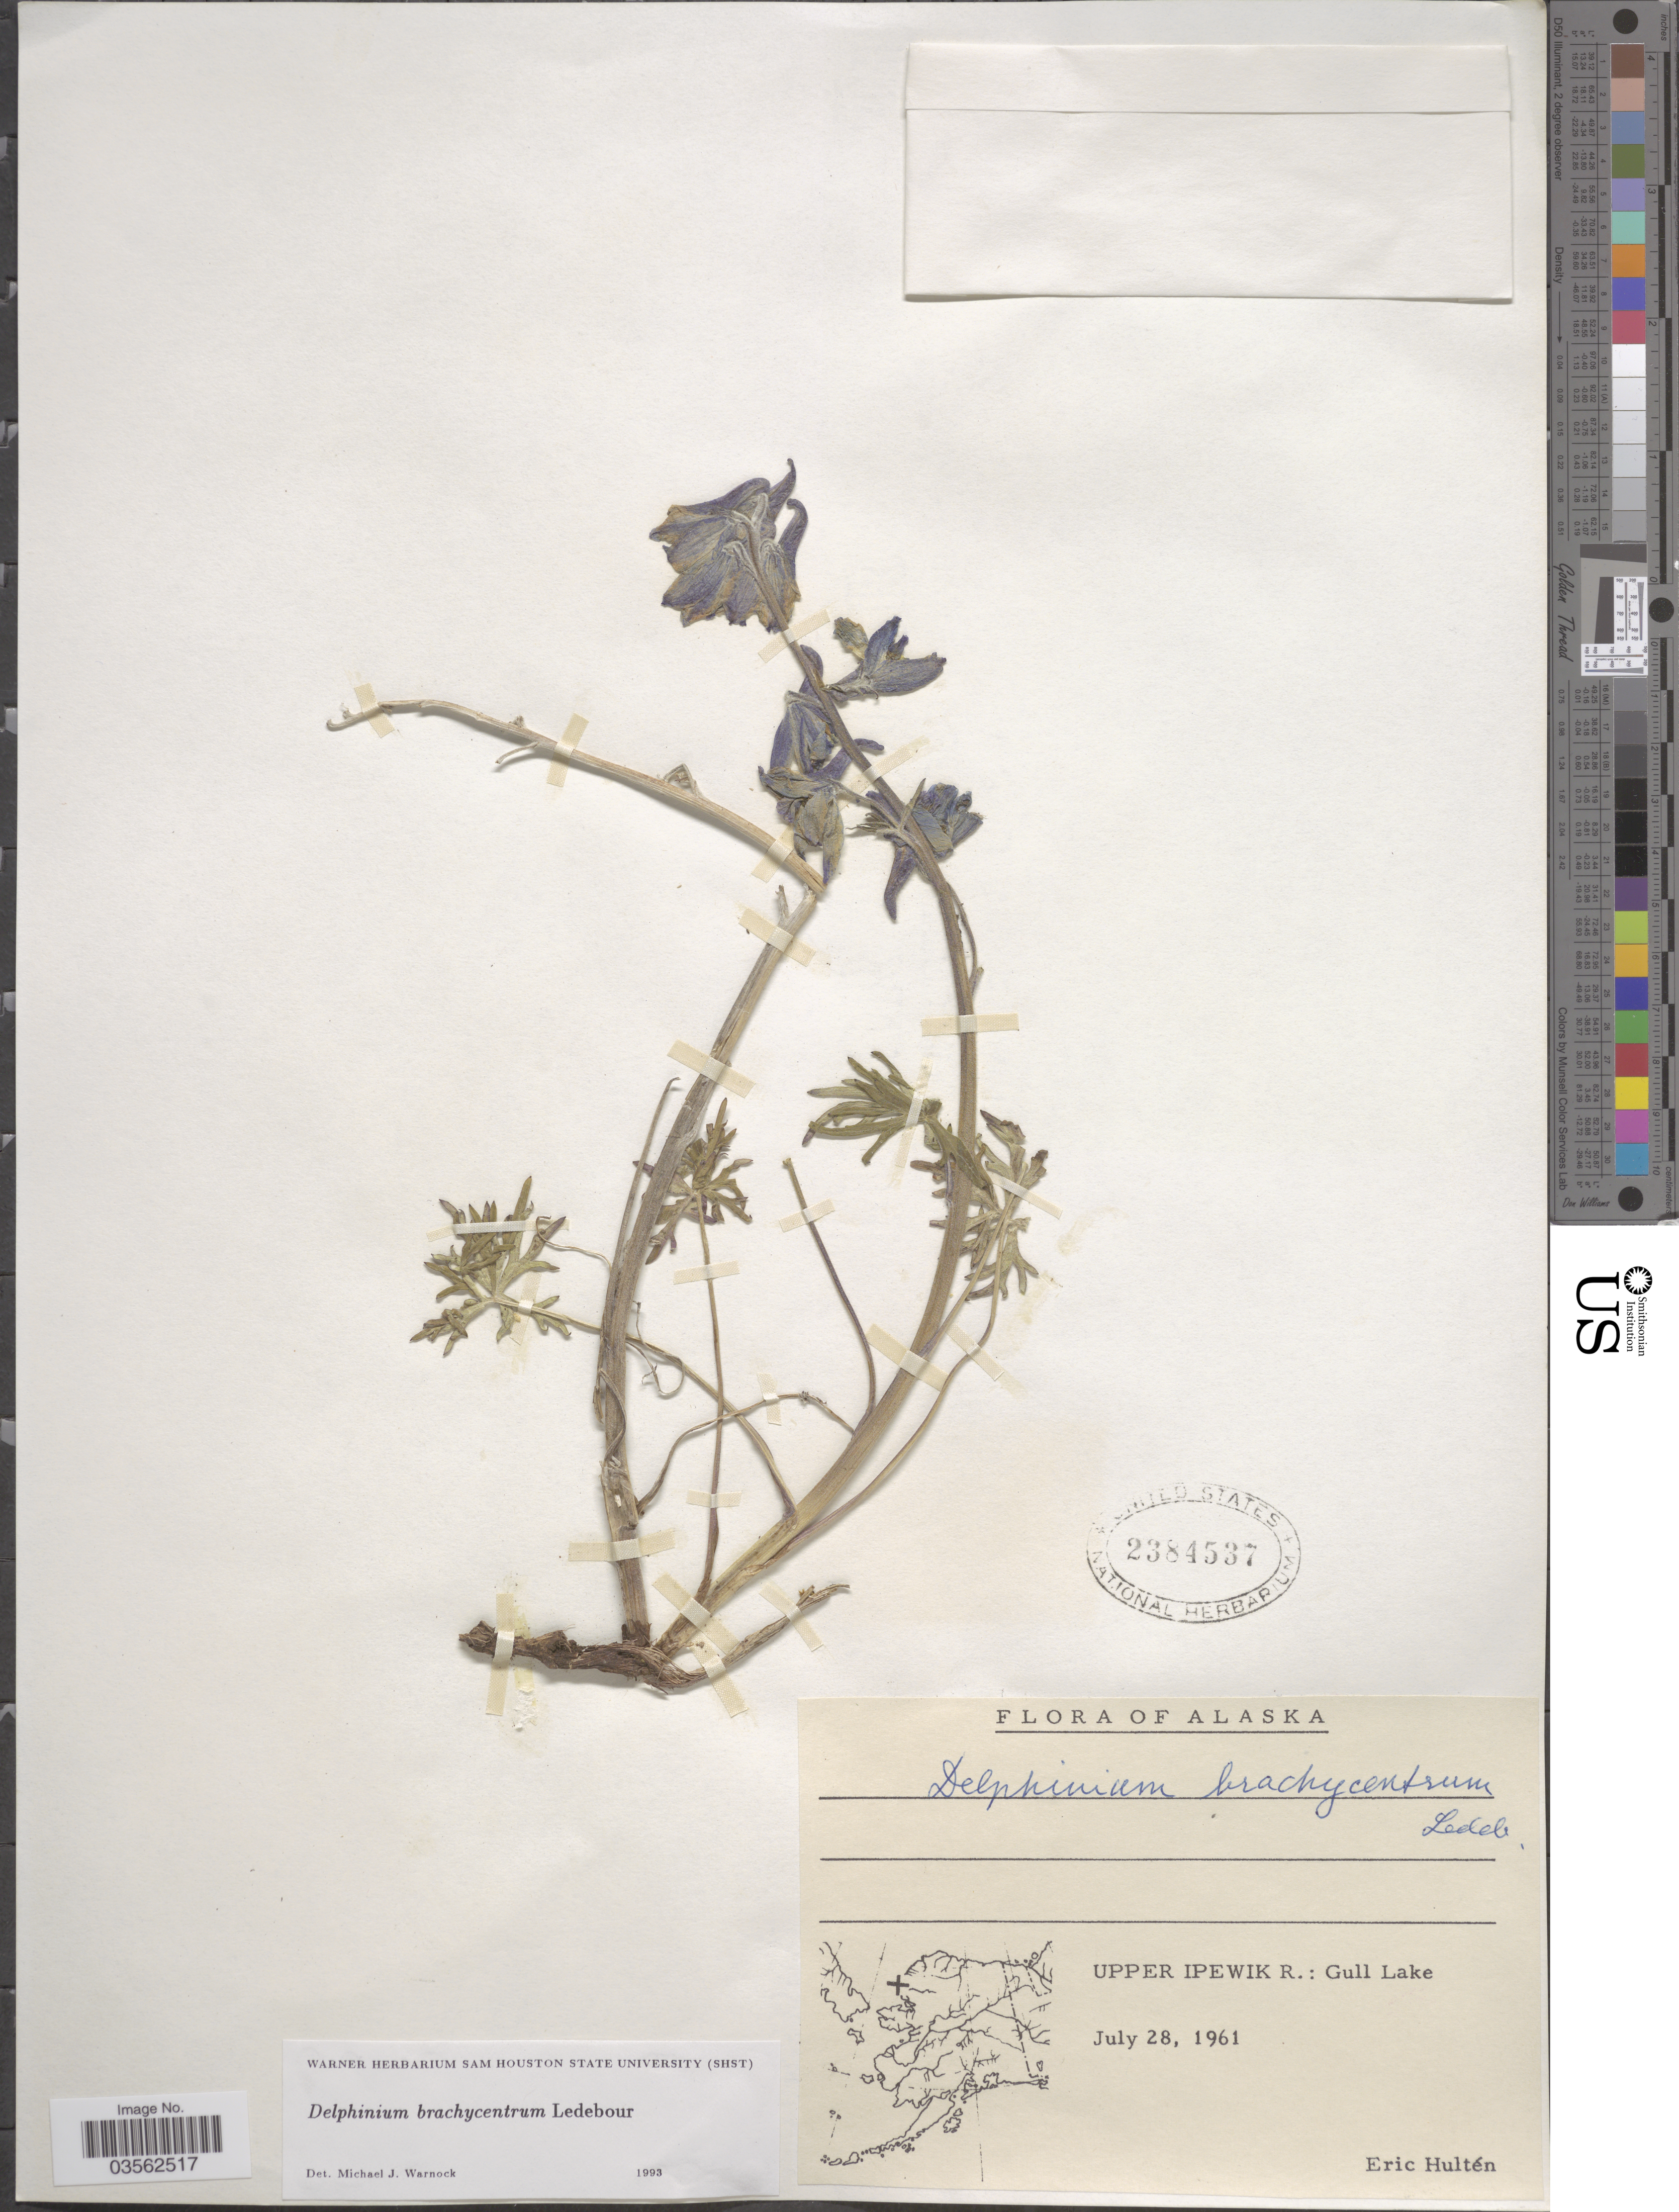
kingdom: Plantae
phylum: Tracheophyta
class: Magnoliopsida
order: Ranunculales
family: Ranunculaceae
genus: Delphinium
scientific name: Delphinium brachycentrum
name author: Ledeb.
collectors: E. G. Hultén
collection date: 1961-07-28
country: United States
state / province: Alaska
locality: Upper Ipewik R.: Gull Lake.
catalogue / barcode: US 2384537